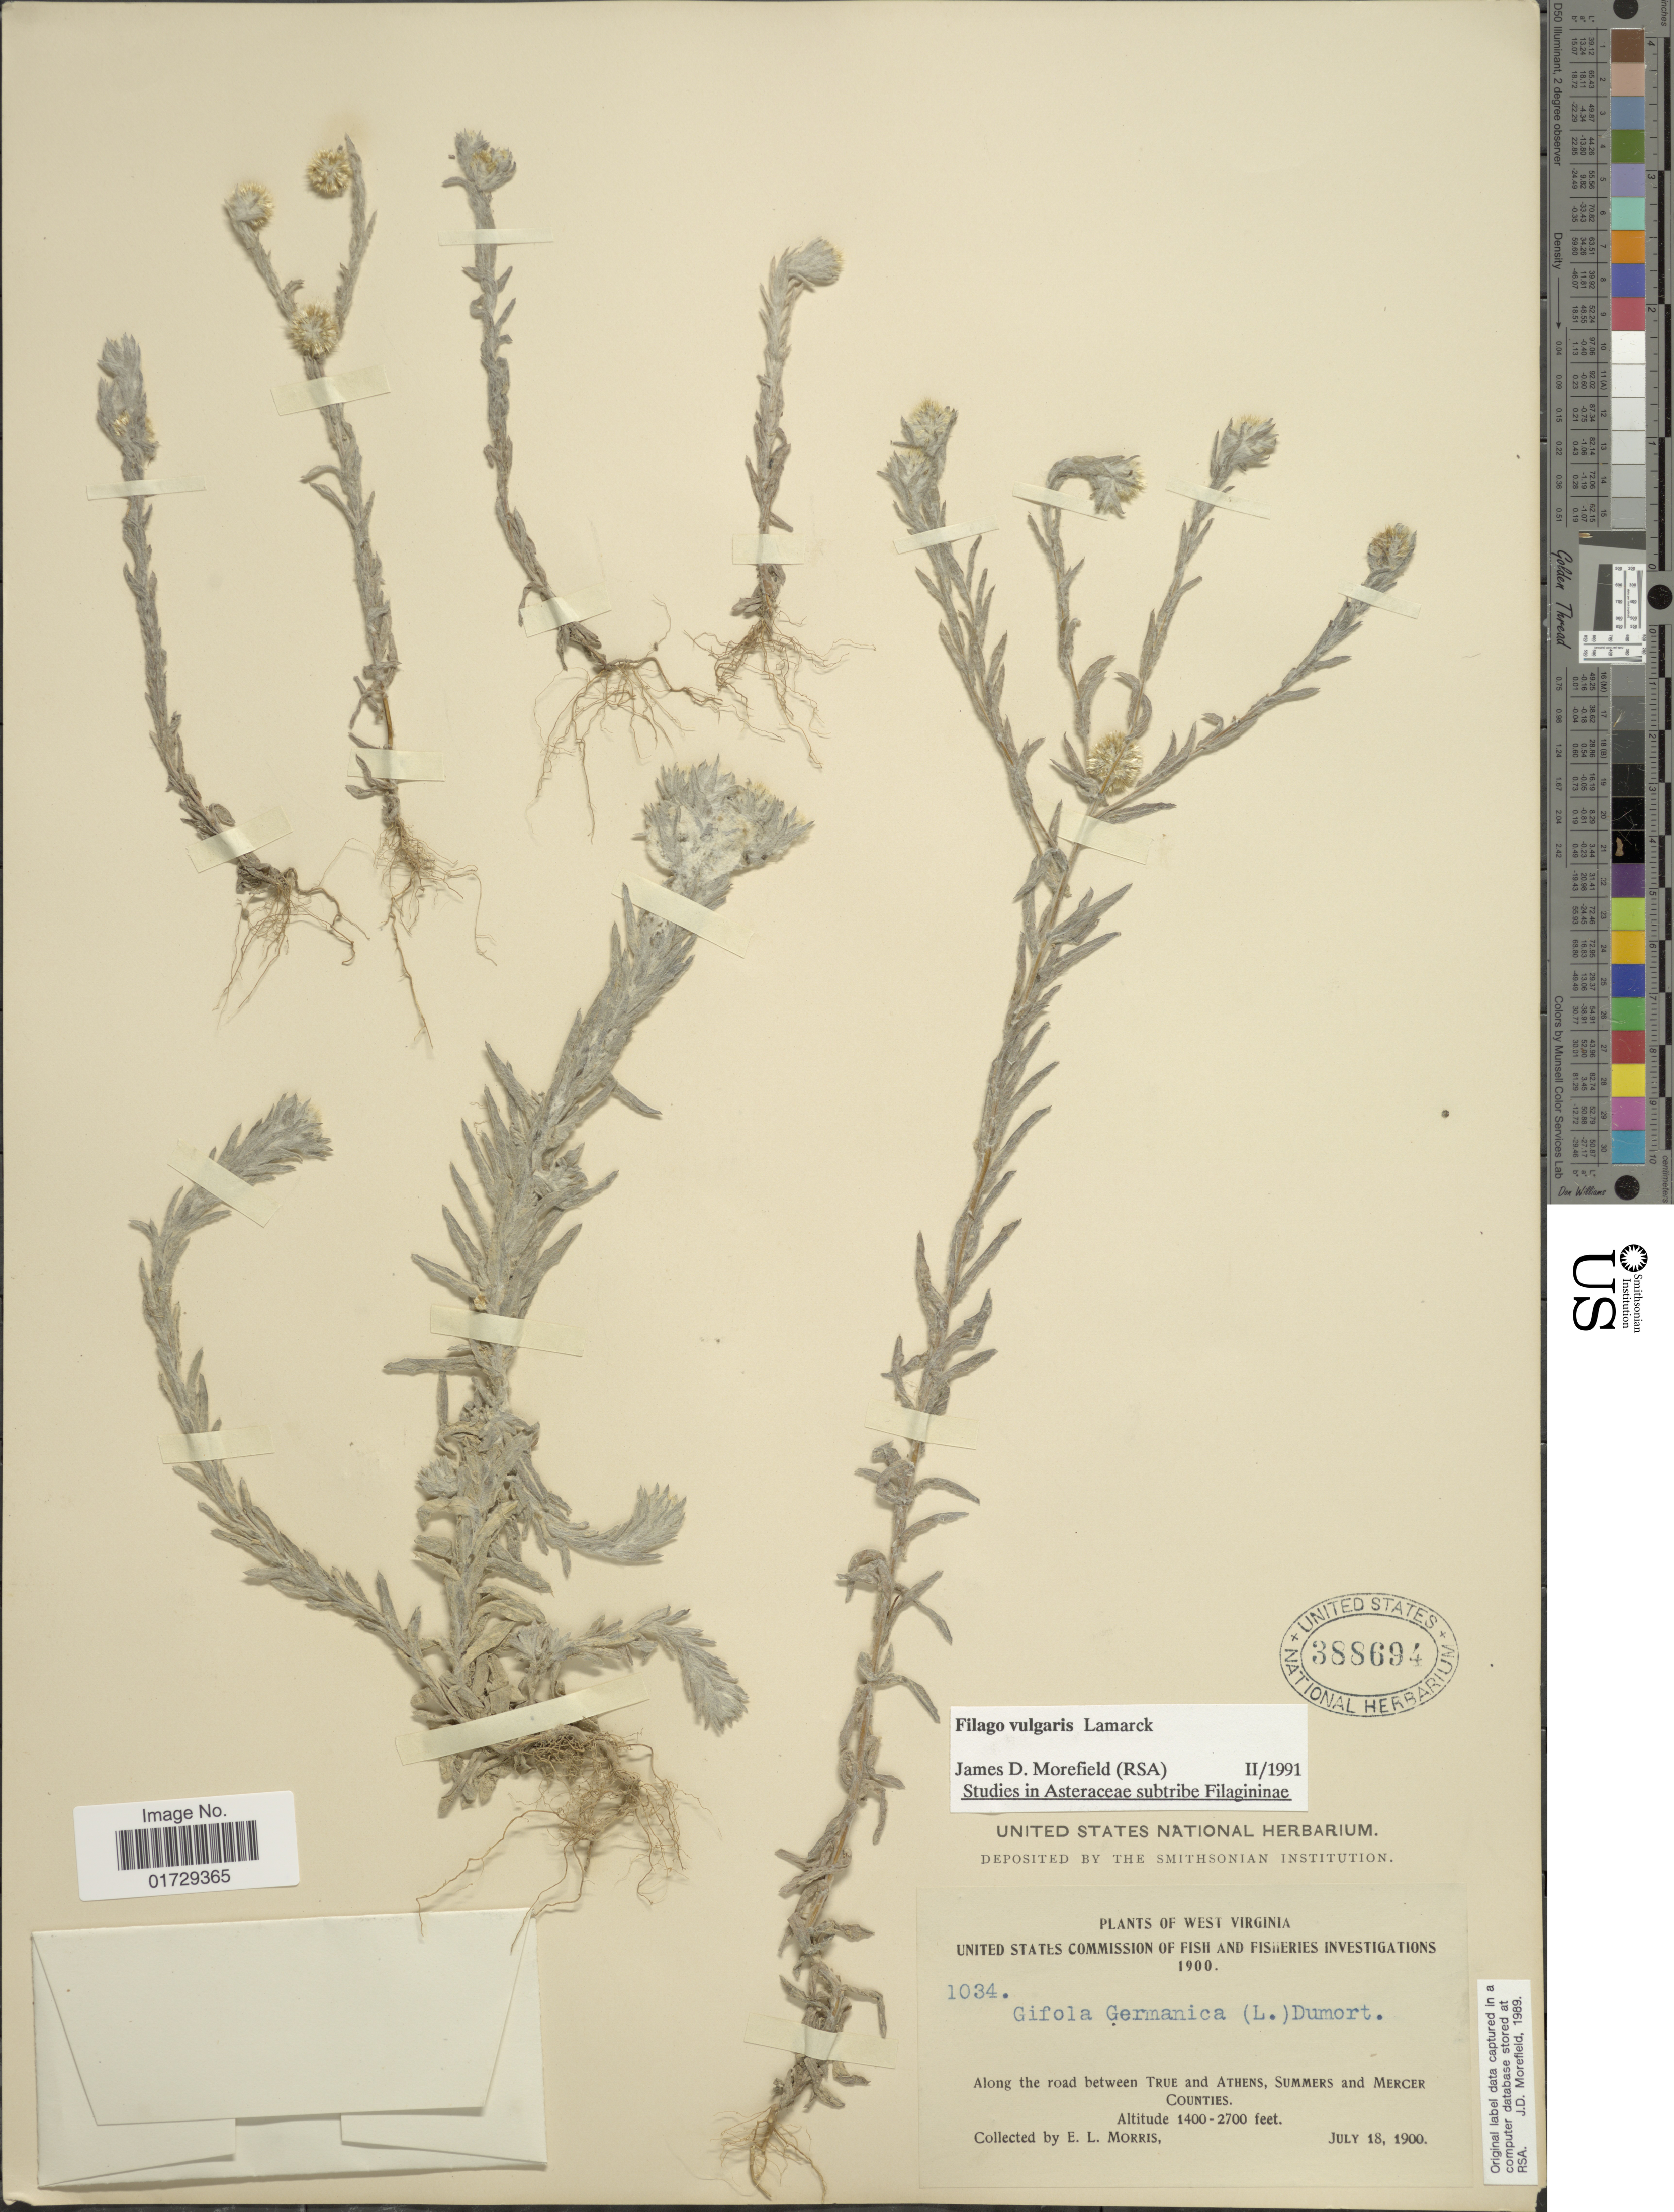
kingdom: Plantae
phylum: Tracheophyta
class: Magnoliopsida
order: Asterales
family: Asteraceae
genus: Filago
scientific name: Filago vulgaris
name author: Lam.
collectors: E. Morris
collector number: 1034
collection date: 1900-07-18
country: United States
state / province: West Virginia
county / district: Mercer / Summers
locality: Along the road between True and Athens, Summer and Mercer Counties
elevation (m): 427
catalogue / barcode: US 388694